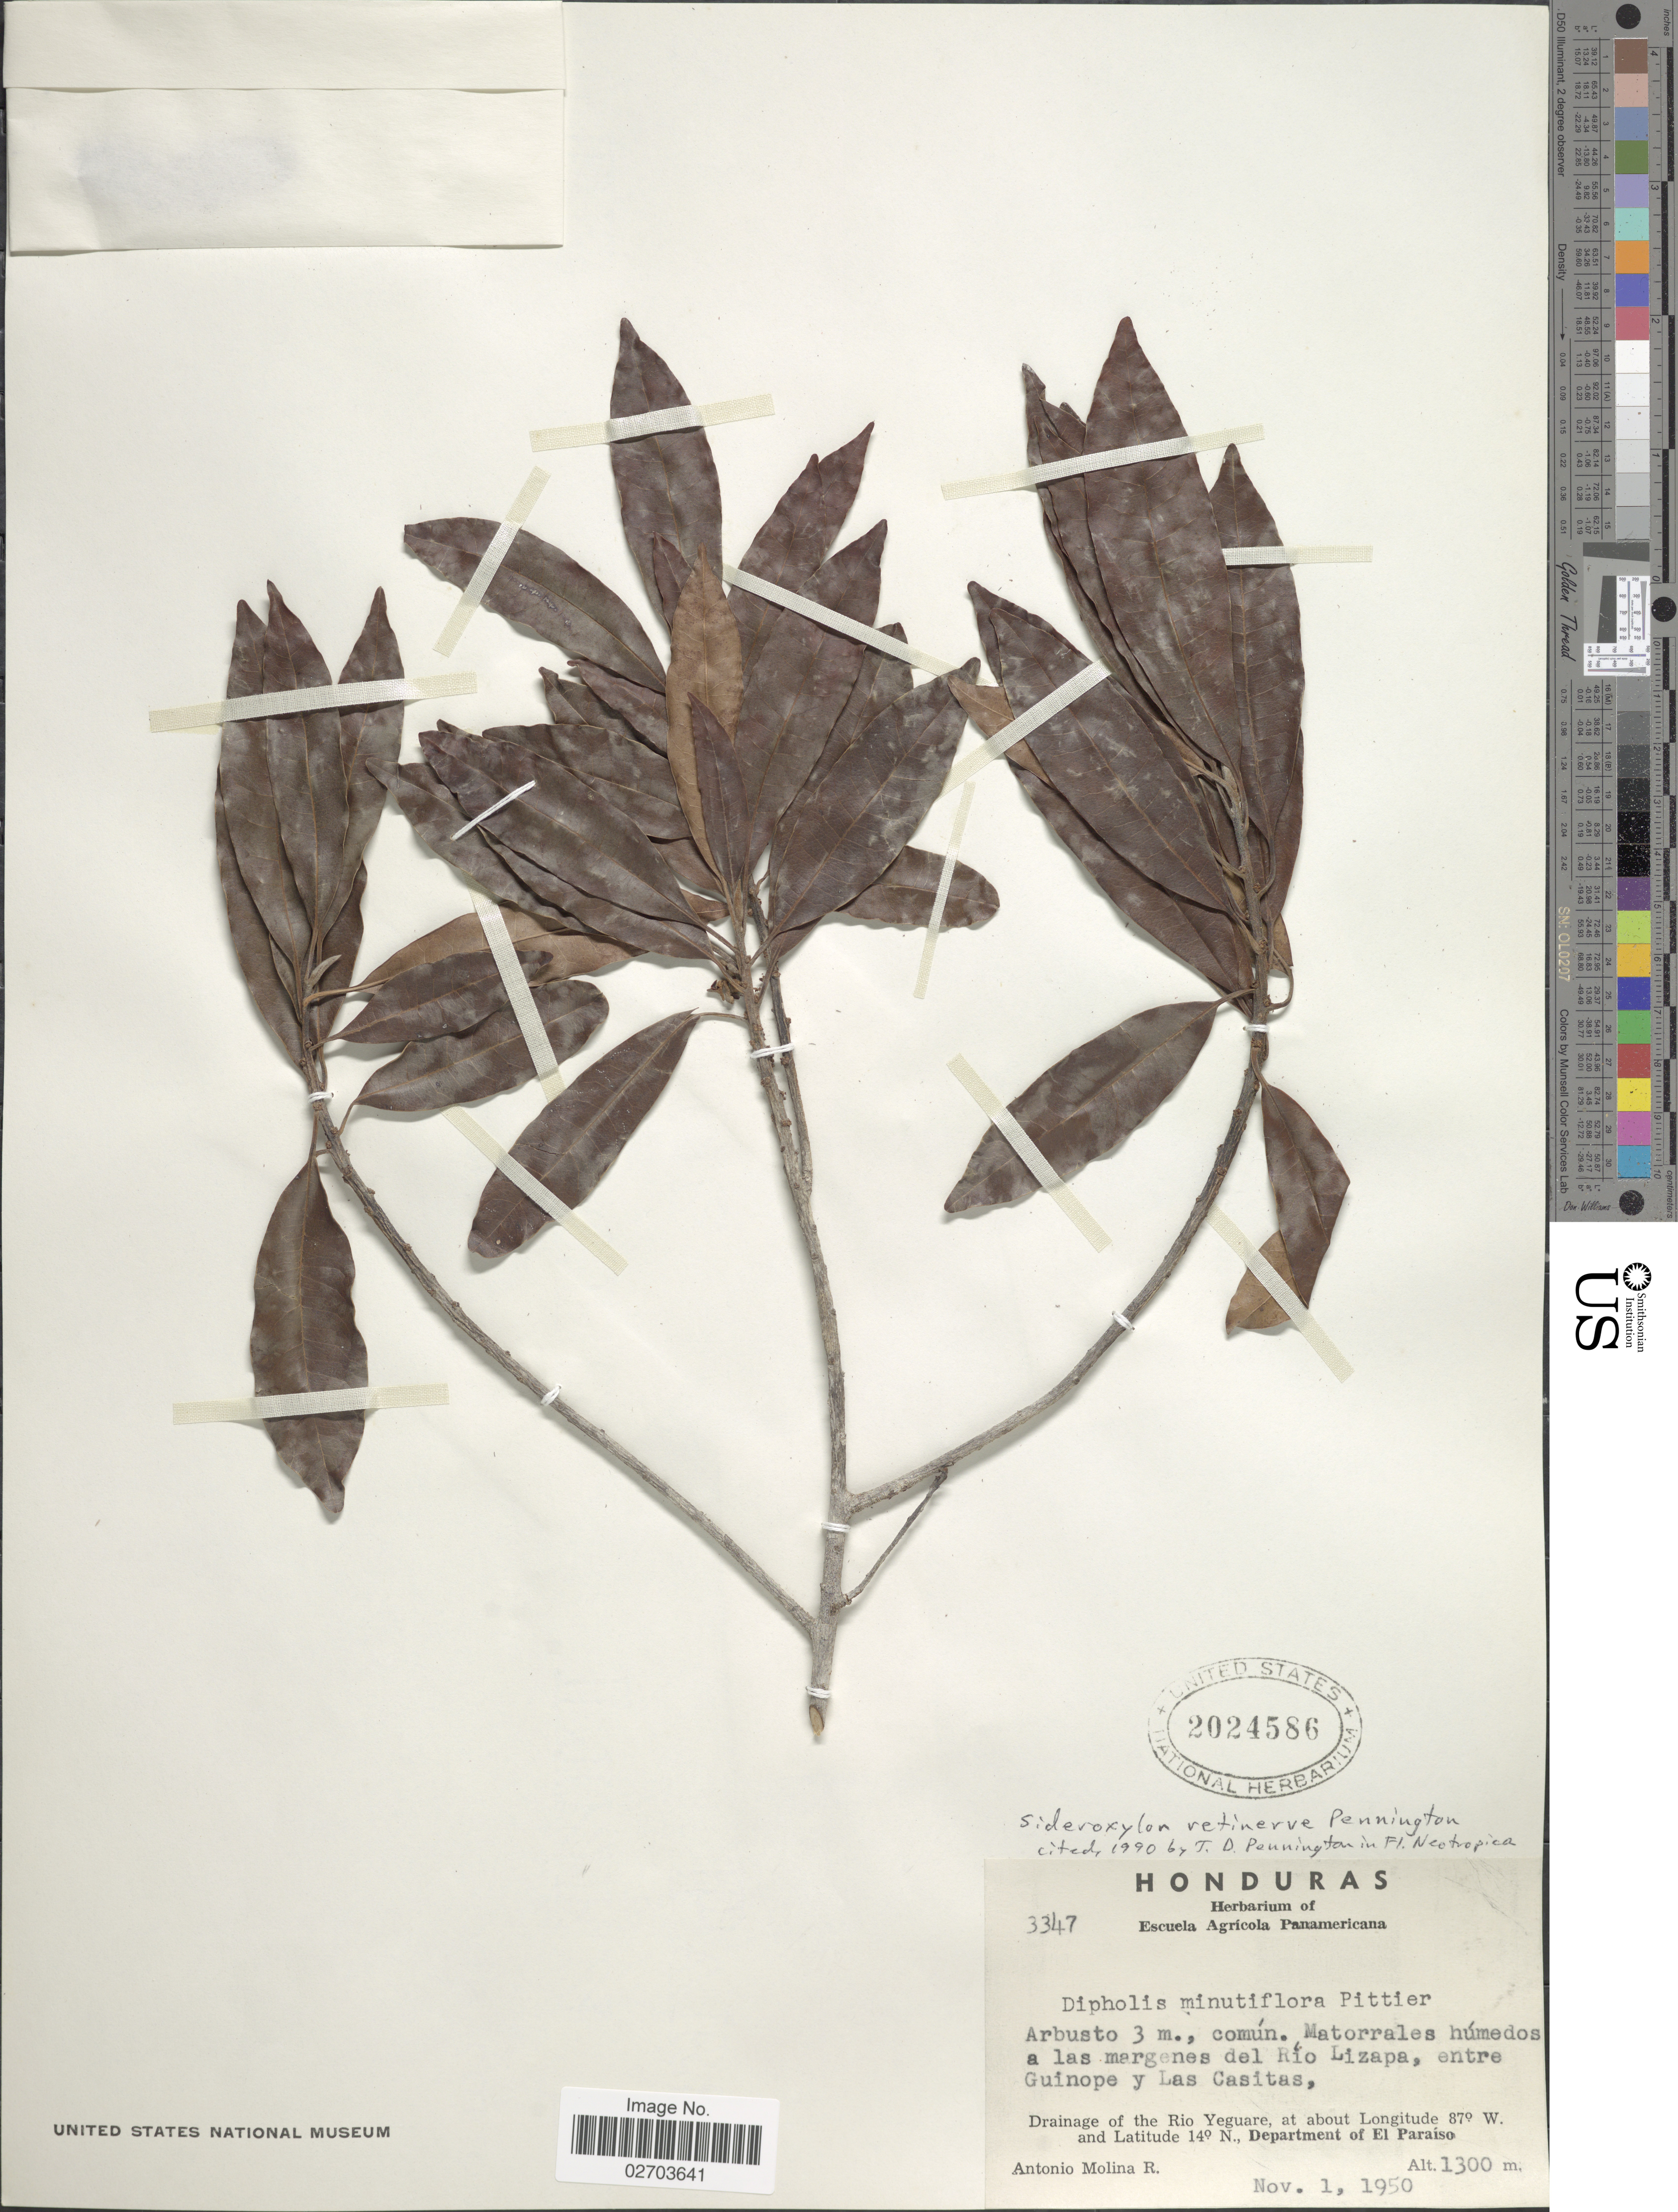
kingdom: Plantae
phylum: Tracheophyta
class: Magnoliopsida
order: Ericales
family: Sapotaceae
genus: Sideroxylon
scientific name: Sideroxylon retinerve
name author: T.D. Penn.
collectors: A. Molina R.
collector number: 3347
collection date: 1950-11-01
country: Honduras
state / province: El Paraíso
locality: Comun. Matorrales humedos a las margenes del Rio Lizapa, entre Guinope y Las Casitas, Drainage of the Rio Yeguare.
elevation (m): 1300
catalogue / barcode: US 2024586